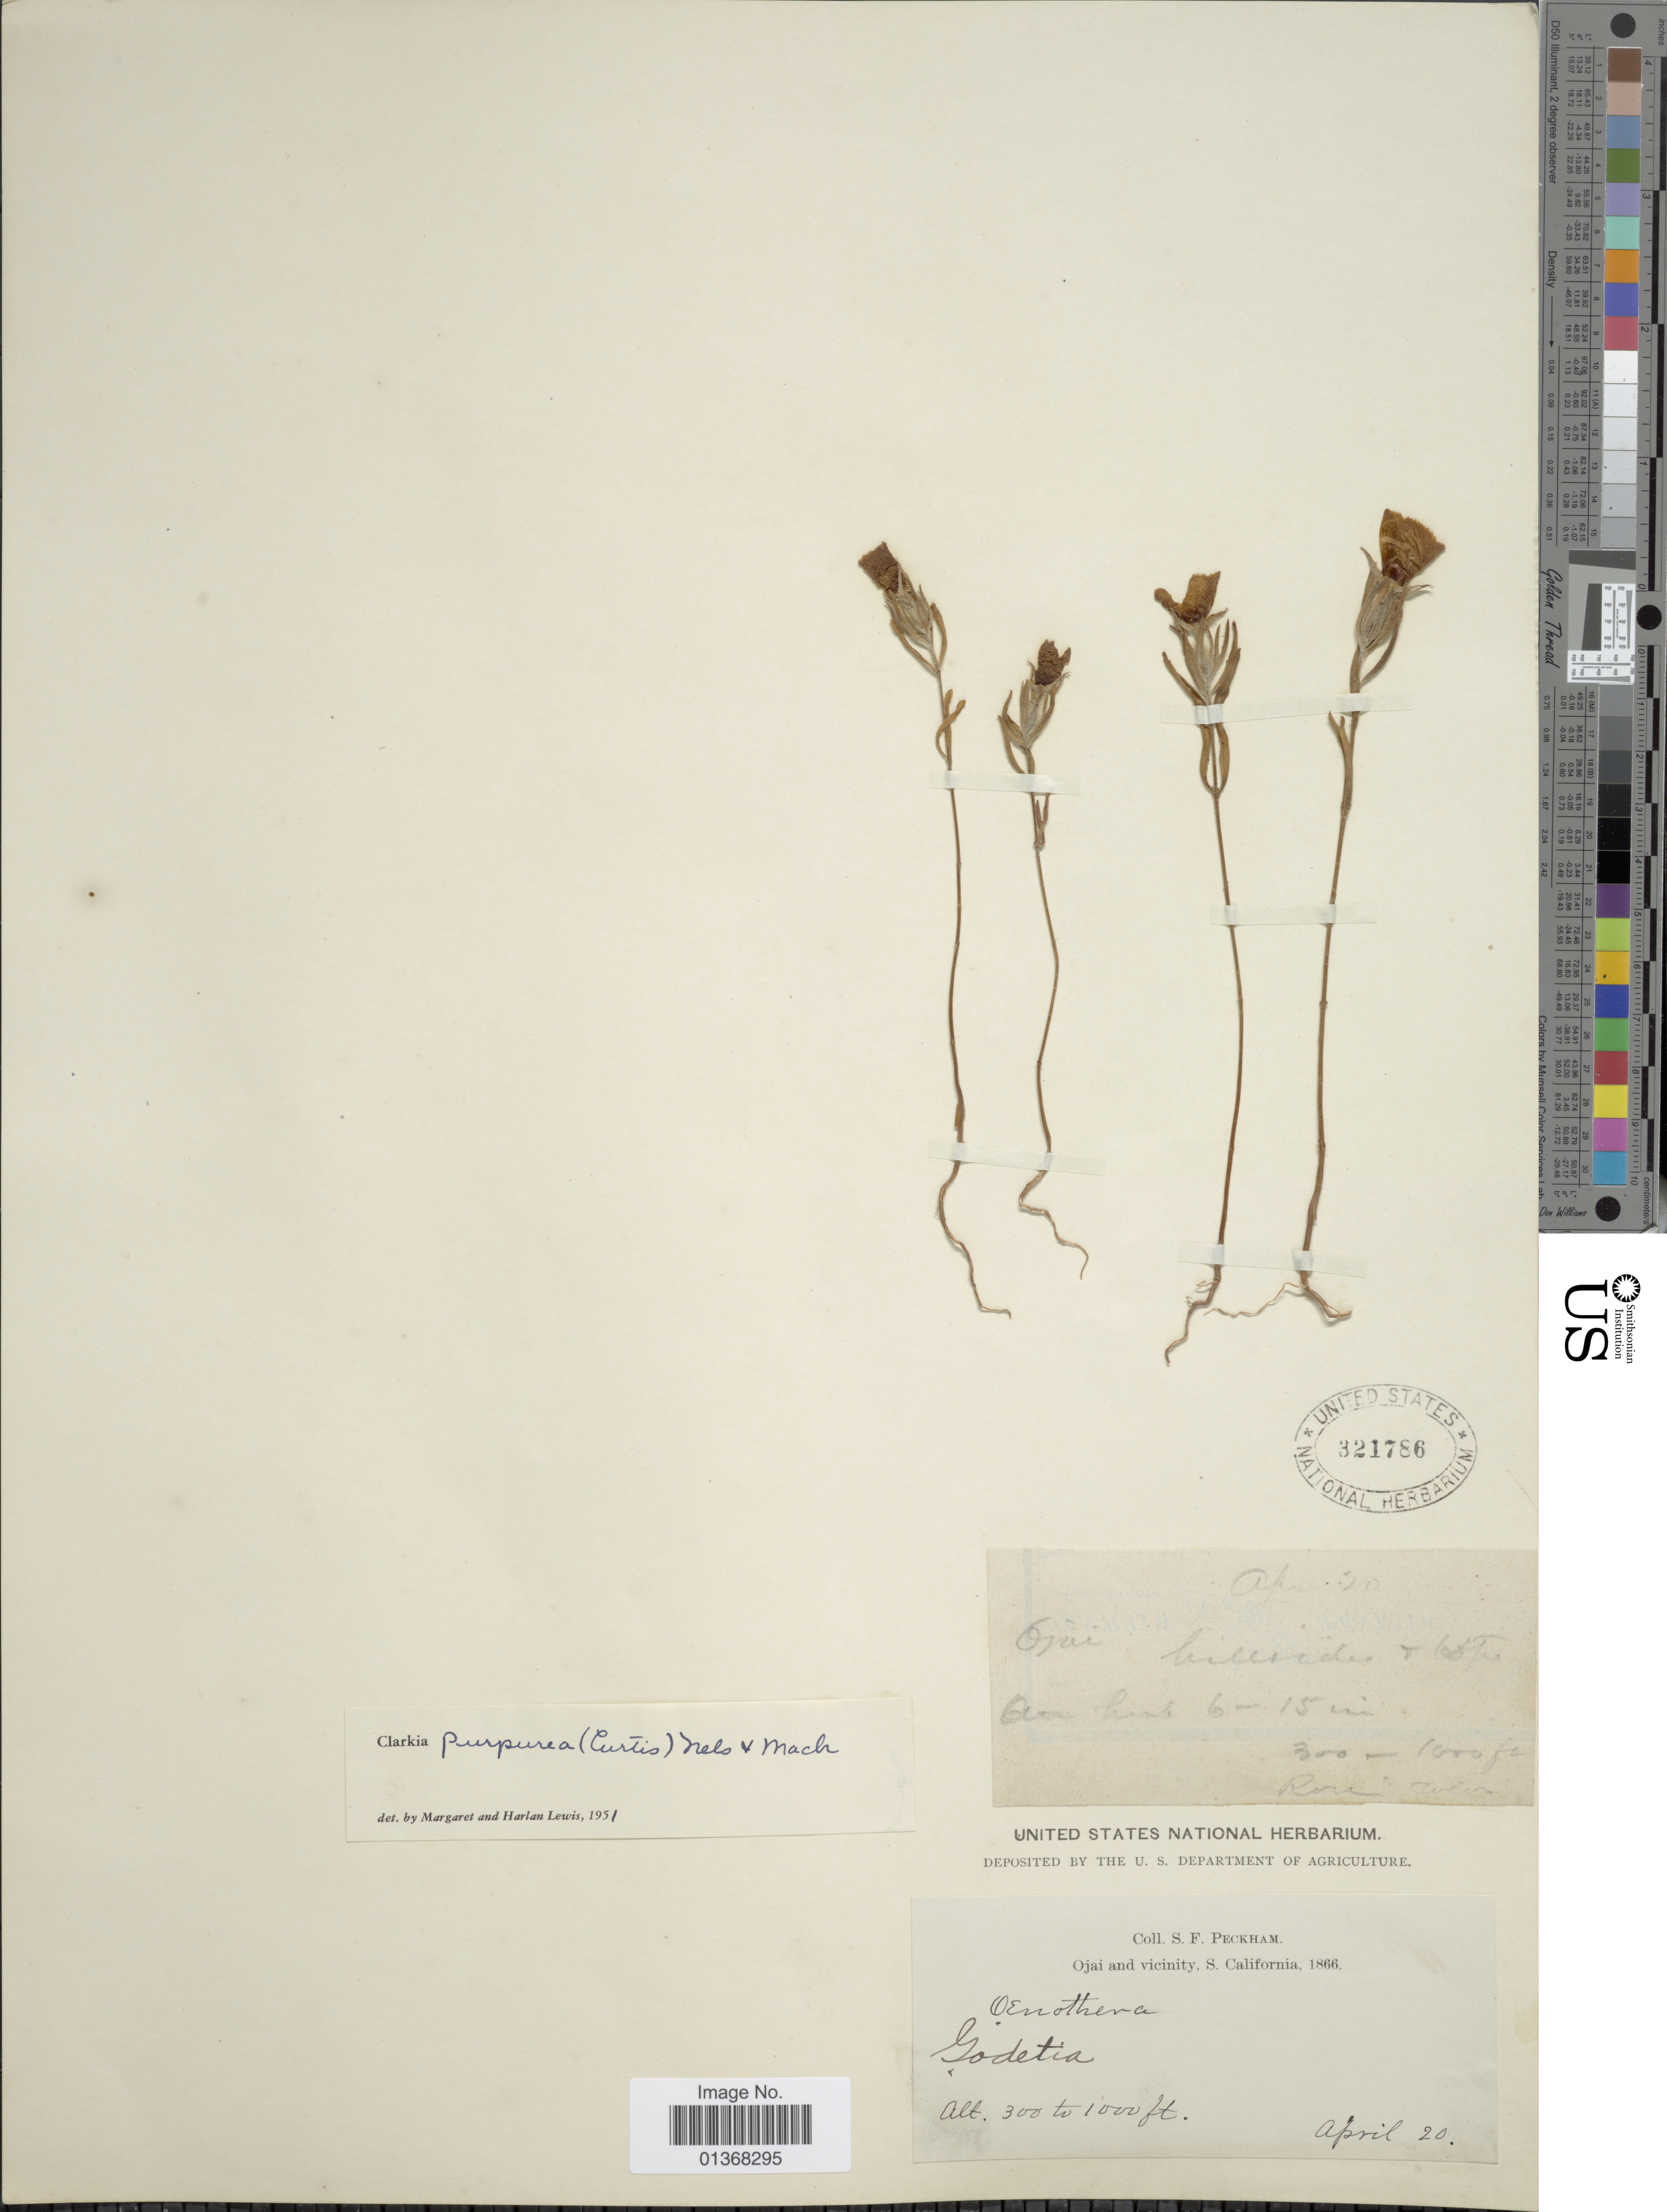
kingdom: Plantae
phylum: Tracheophyta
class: Magnoliopsida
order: Myrtales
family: Onagraceae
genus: Clarkia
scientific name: Clarkia purpurea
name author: (Curtis) A. Nelson & J.F. Macbr.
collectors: S. Peckham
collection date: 1866-04-20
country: United States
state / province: California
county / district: Ventura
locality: Ojai and vicinity, S. California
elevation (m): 91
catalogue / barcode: US 321786